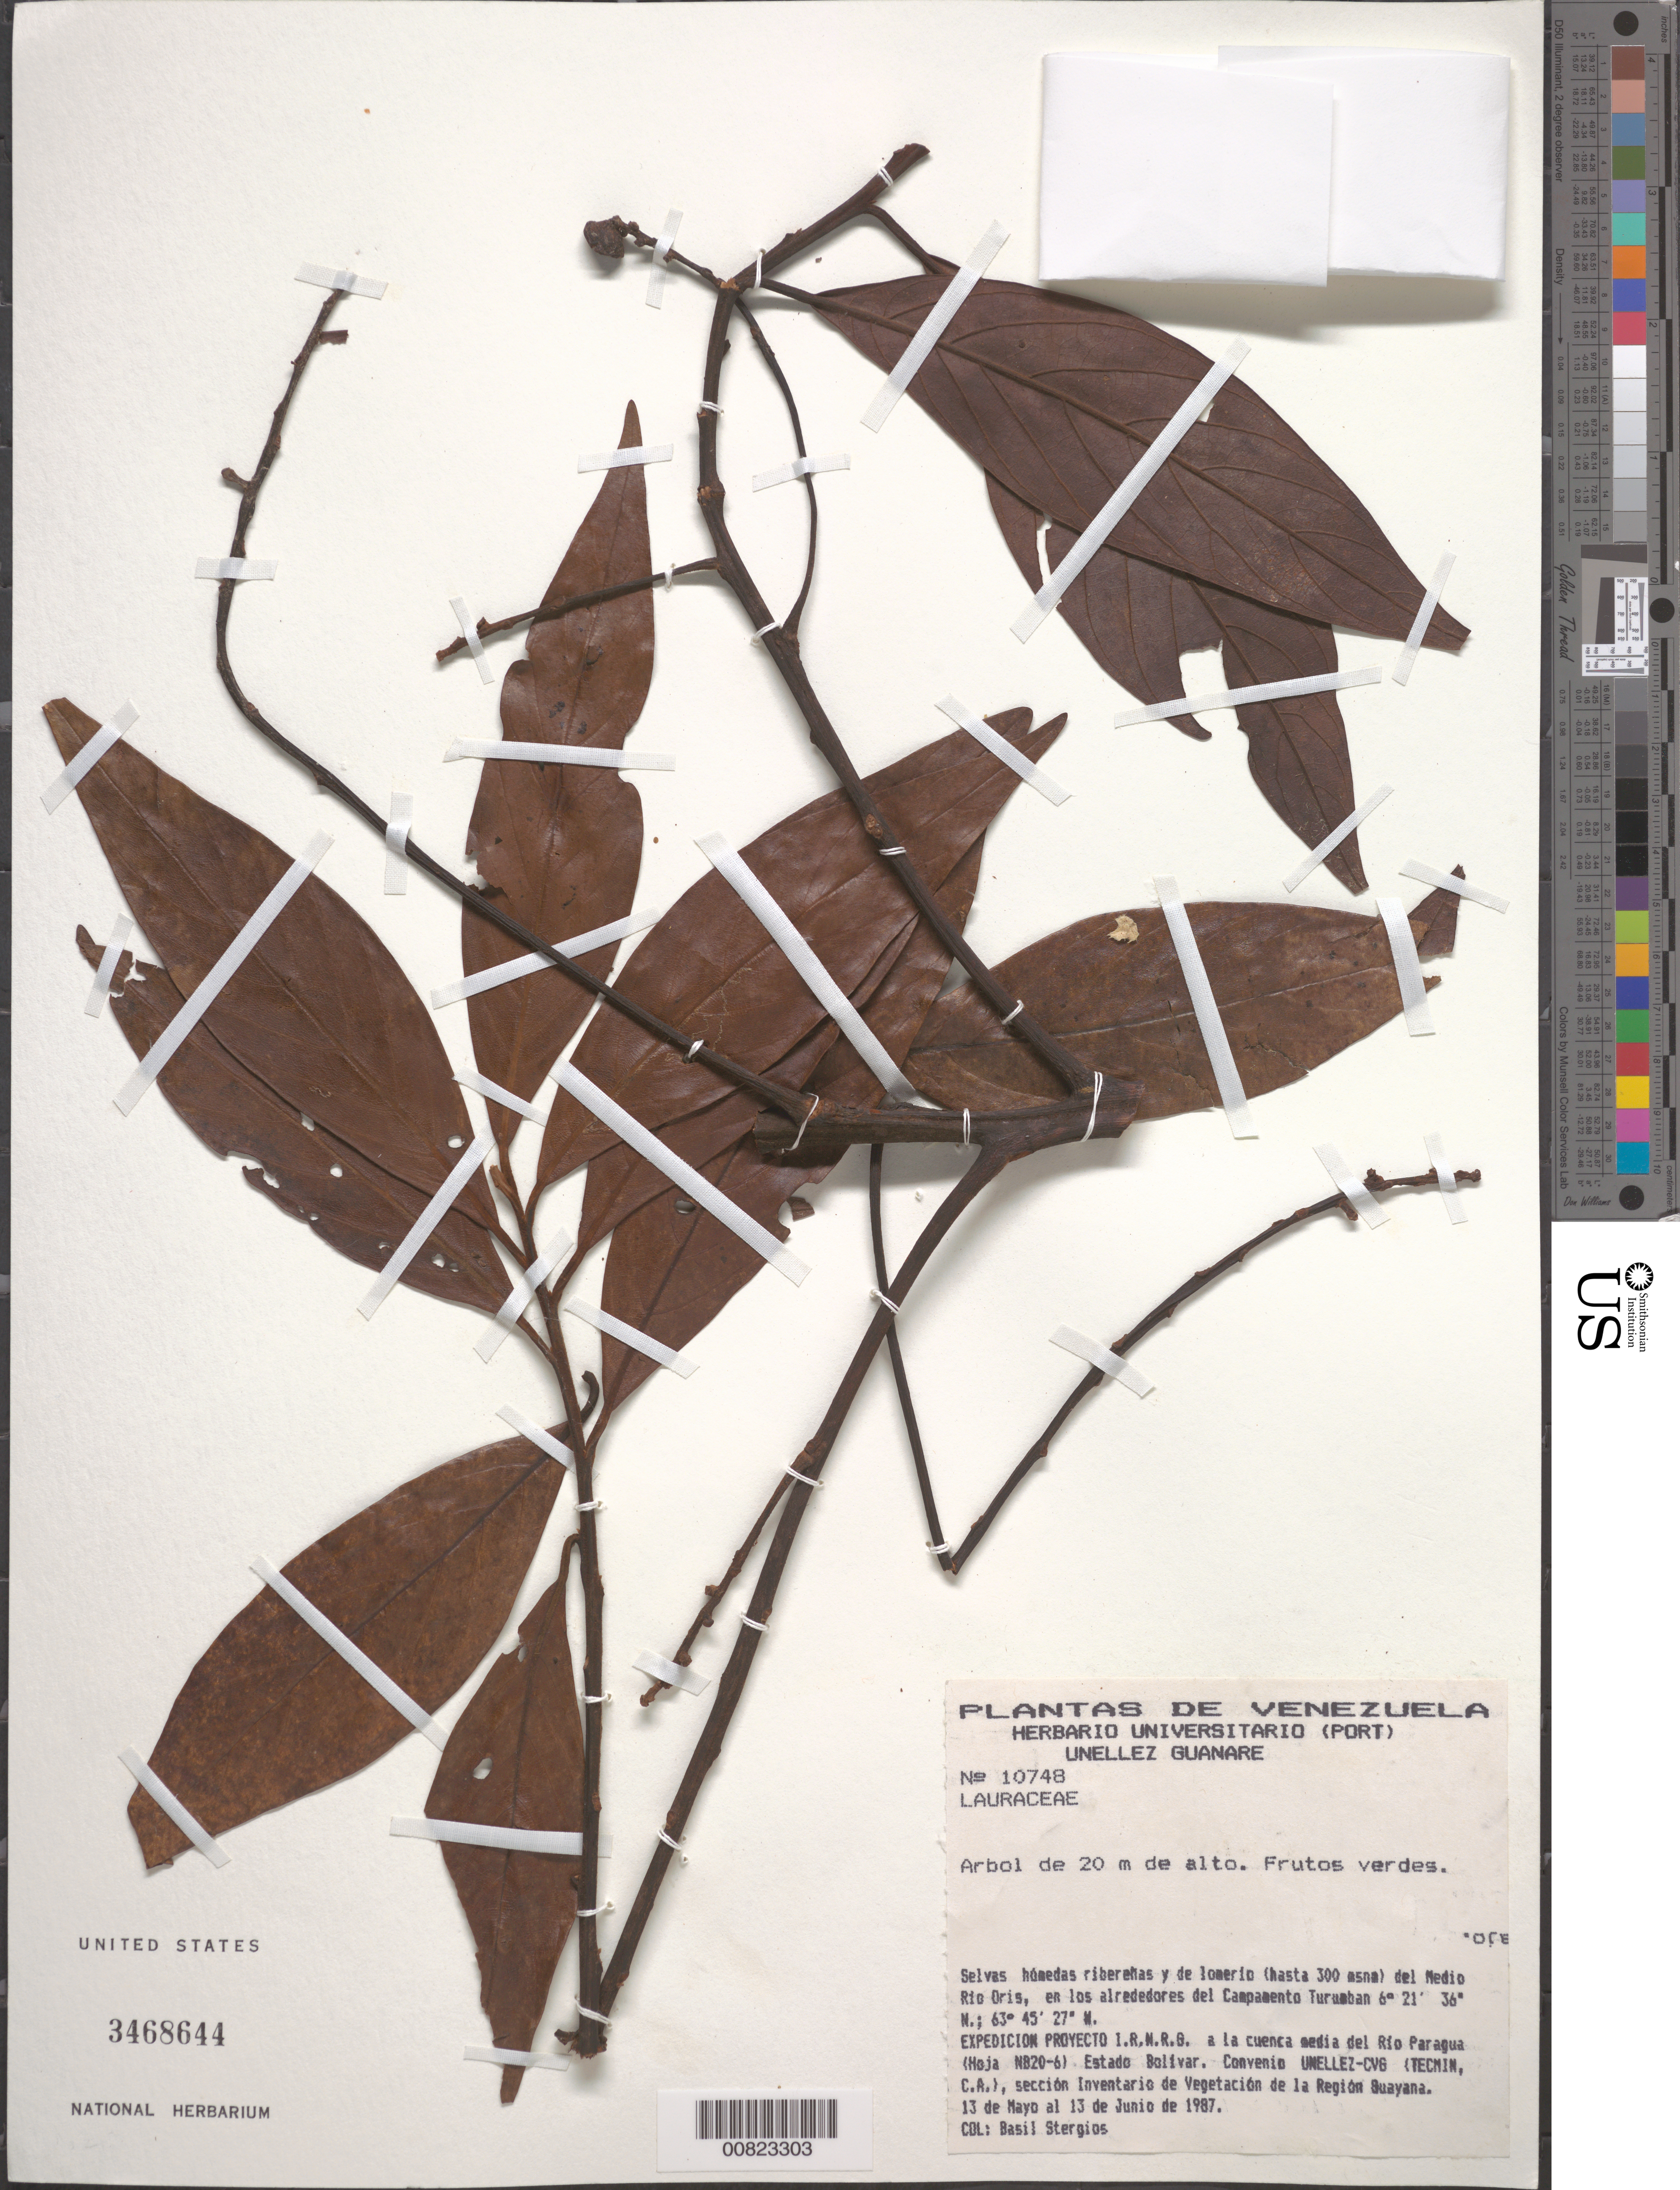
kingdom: Plantae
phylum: Tracheophyta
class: Magnoliopsida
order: Laurales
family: Lauraceae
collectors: B. G. Stergios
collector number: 10748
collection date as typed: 13-May-87 to 13-Jun-87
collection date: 1987-05-13/1987-06-13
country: Venezuela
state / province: Bolívar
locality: Medio Río Oris, Campamento Turumban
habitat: Selvas húmedas riberenas y de lomerio del río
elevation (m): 300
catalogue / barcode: US 3468644